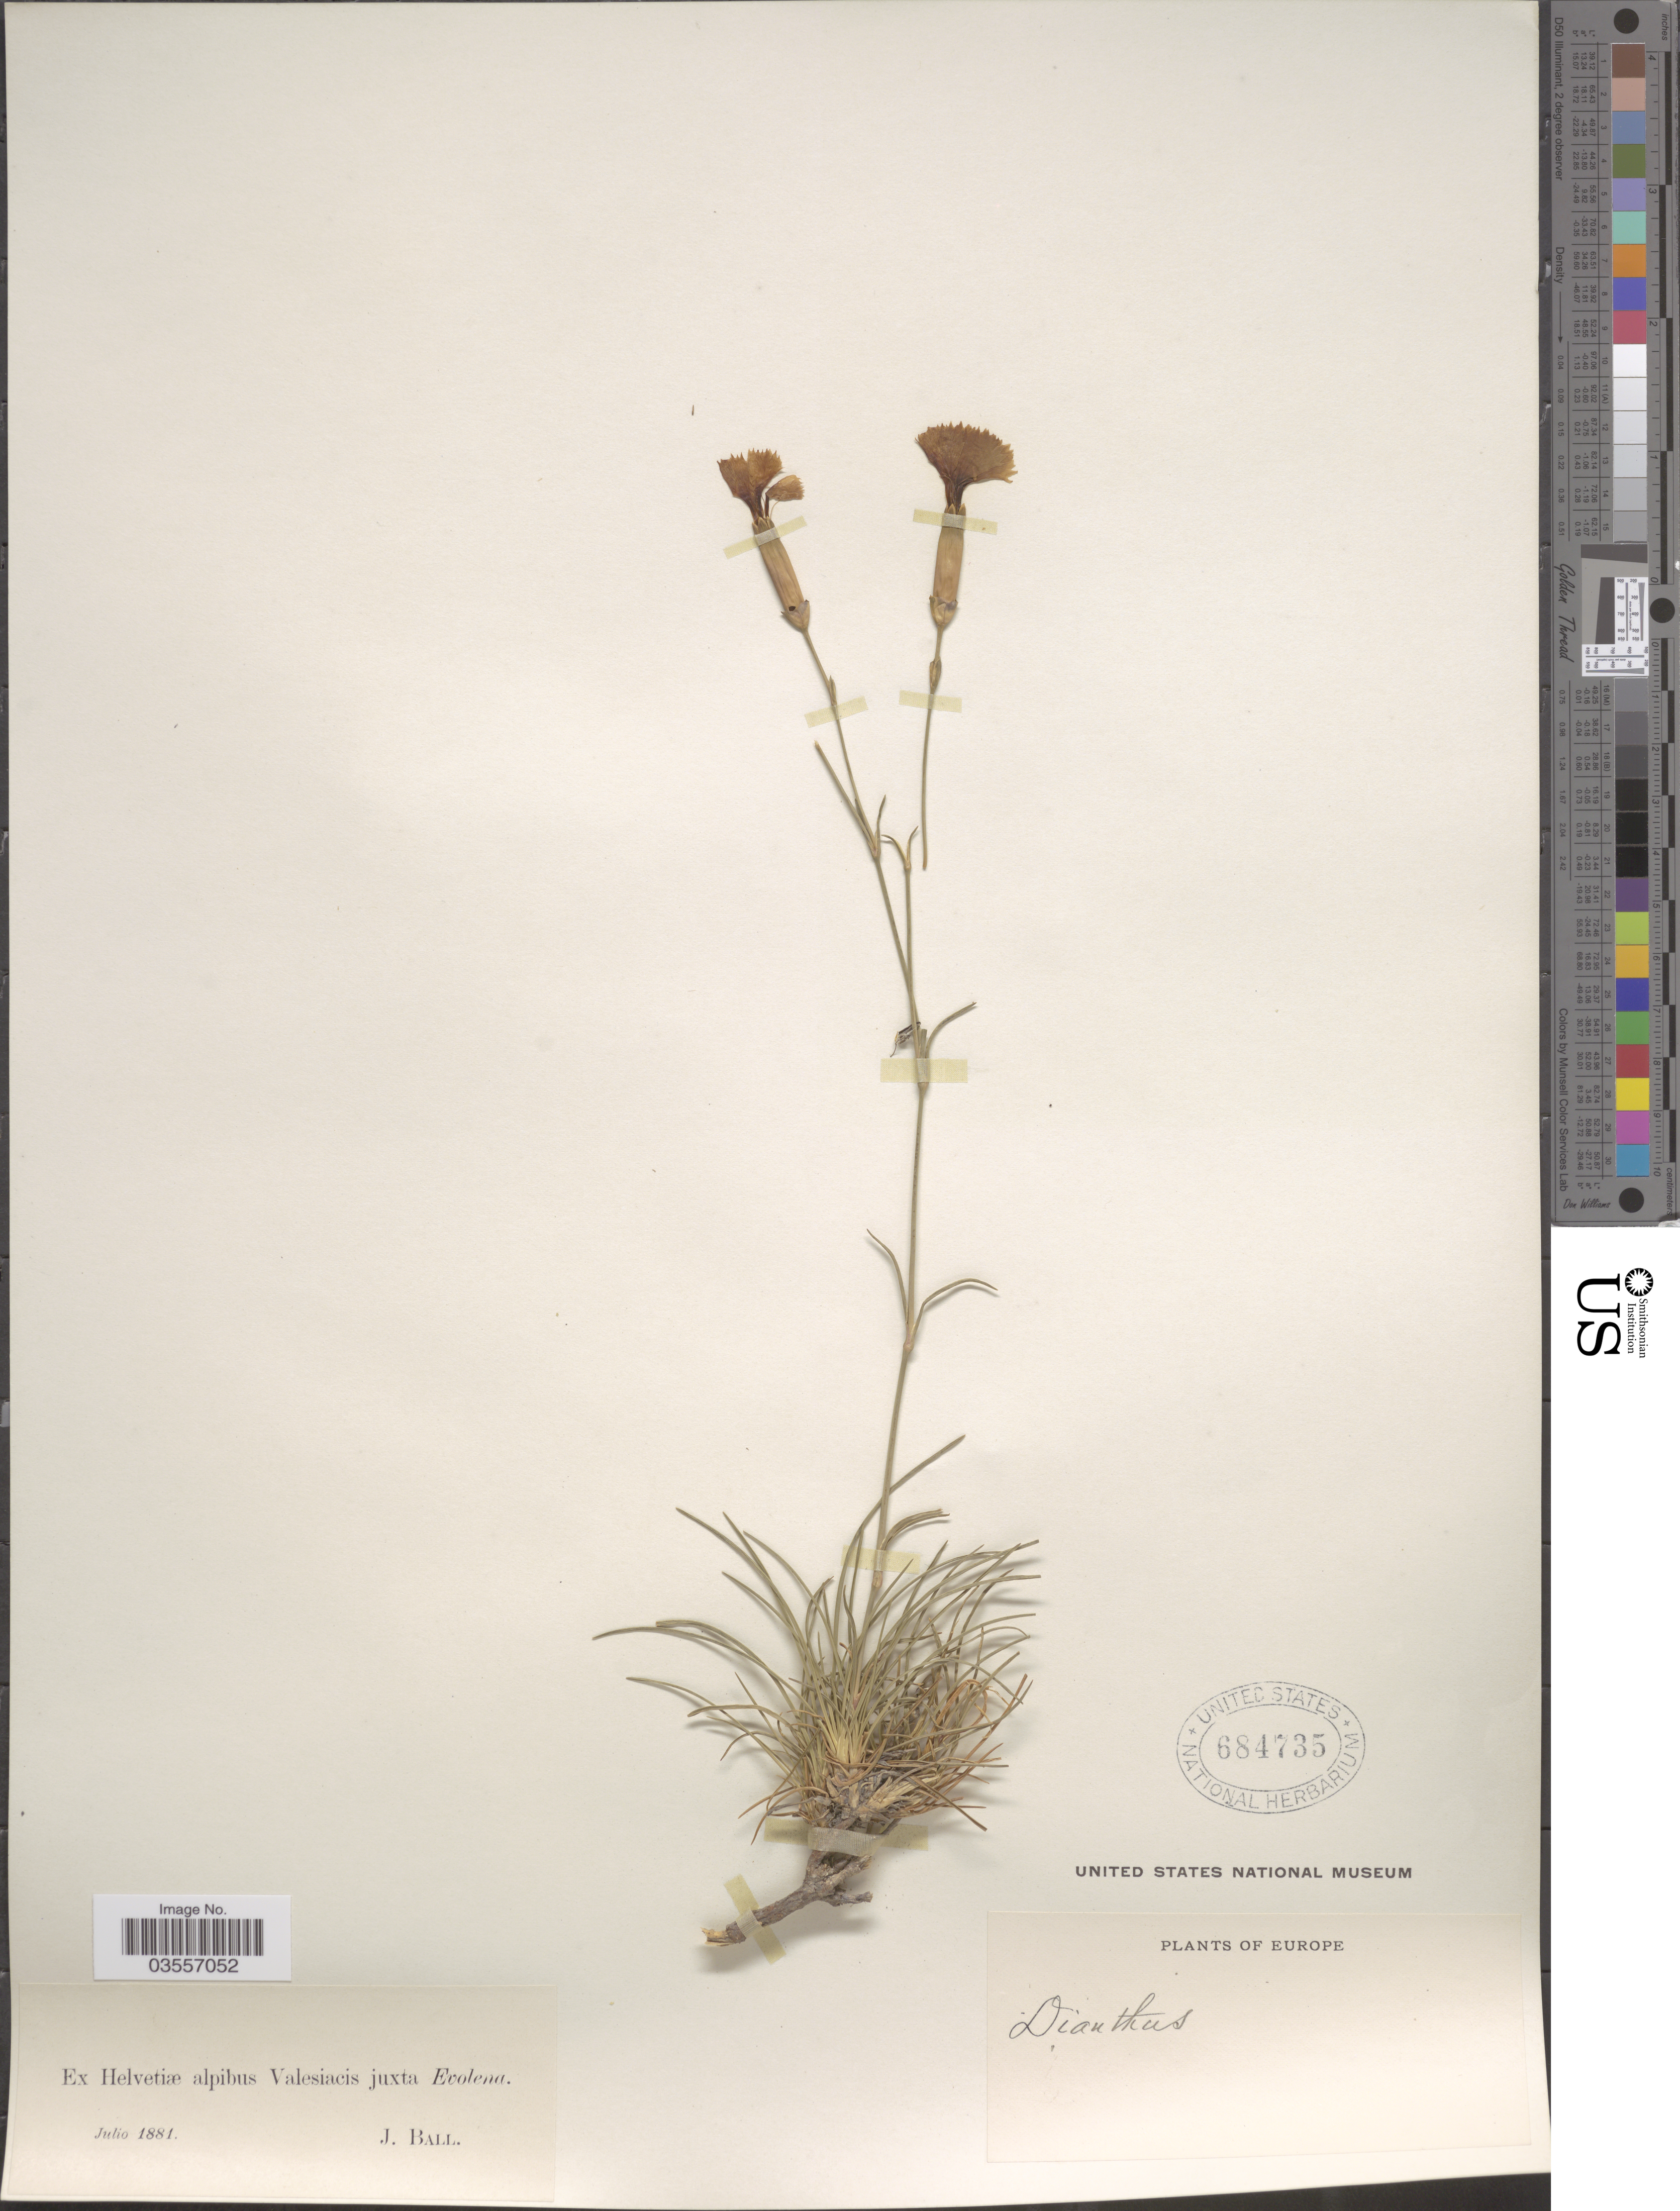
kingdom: Plantae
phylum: Tracheophyta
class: Magnoliopsida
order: Caryophyllales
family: Caryophyllaceae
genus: Dianthus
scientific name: Dianthus sp.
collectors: J. Ball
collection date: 1881-07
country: Switzerland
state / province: Valais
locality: Ex Helvetiæ alpibus Valesiacis juxta Evolena.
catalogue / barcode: US 684735